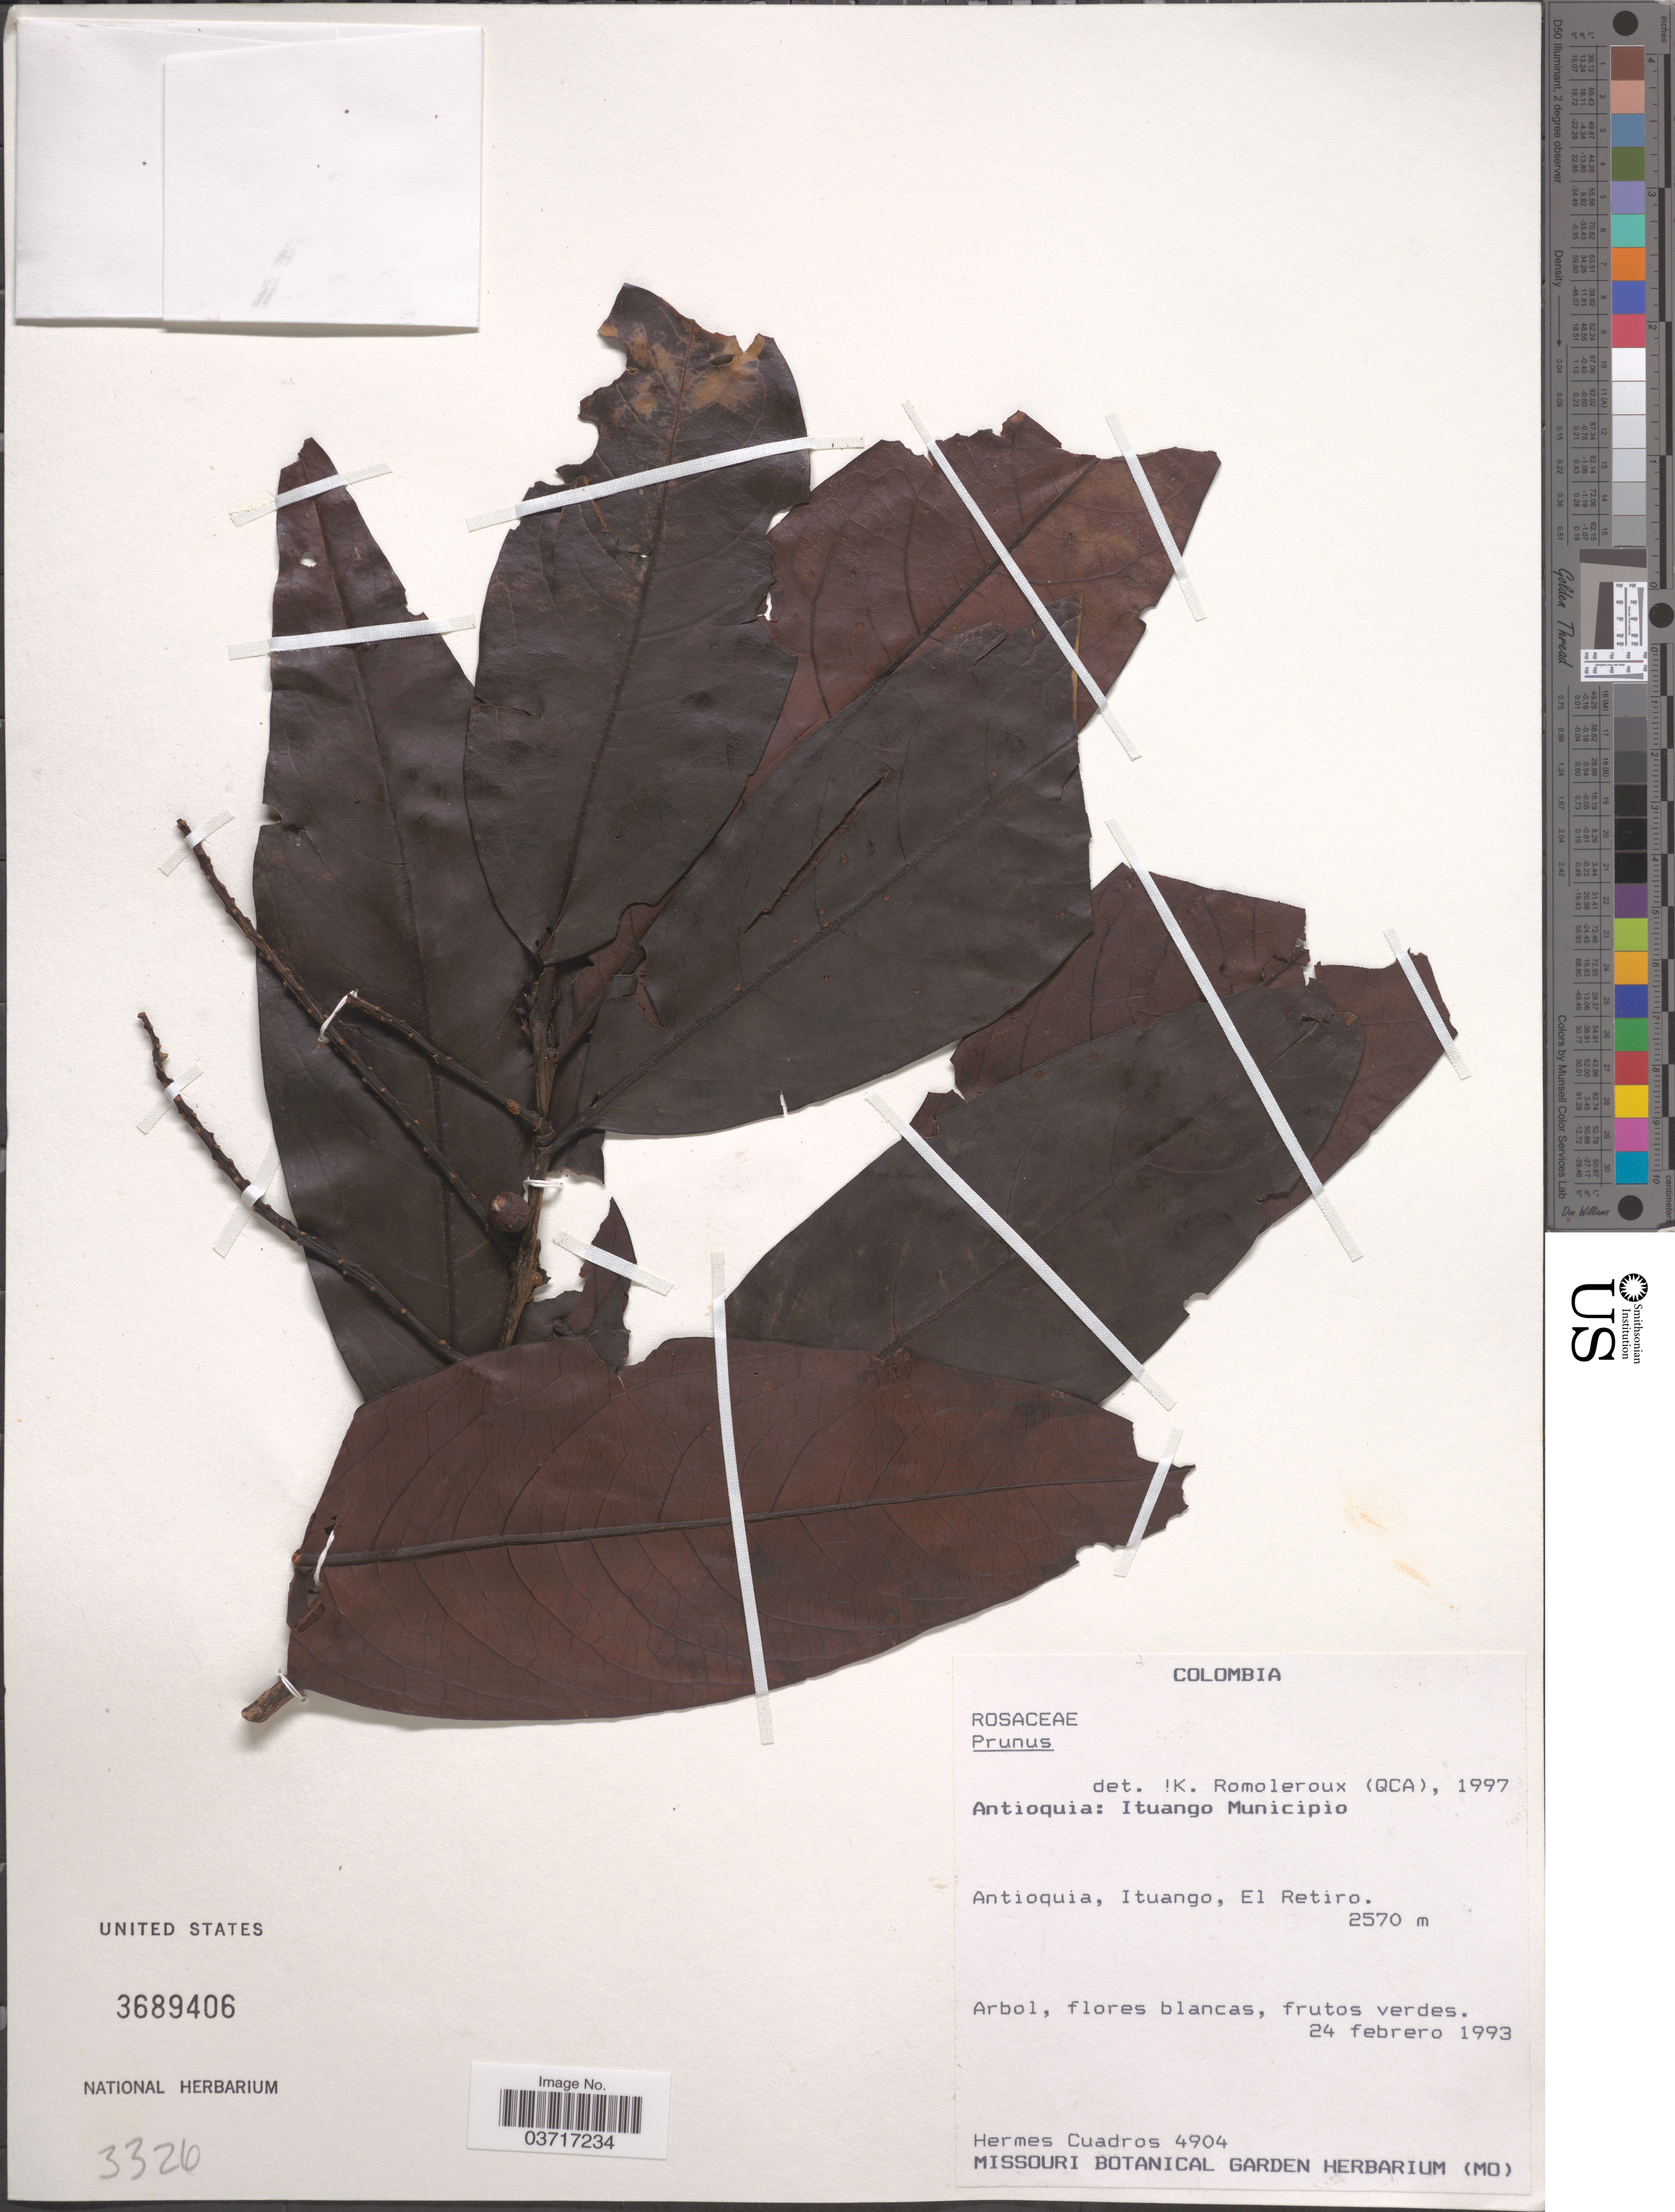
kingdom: Plantae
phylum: Tracheophyta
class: Magnoliopsida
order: Rosales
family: Rosaceae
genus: Prunus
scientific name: Prunus sp.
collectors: H. Cuadros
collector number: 4904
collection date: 1993-02-24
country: Colombia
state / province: Antioquia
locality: Ituango Municipio. Ituango, El Retiro.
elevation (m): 2570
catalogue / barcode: US 3689406